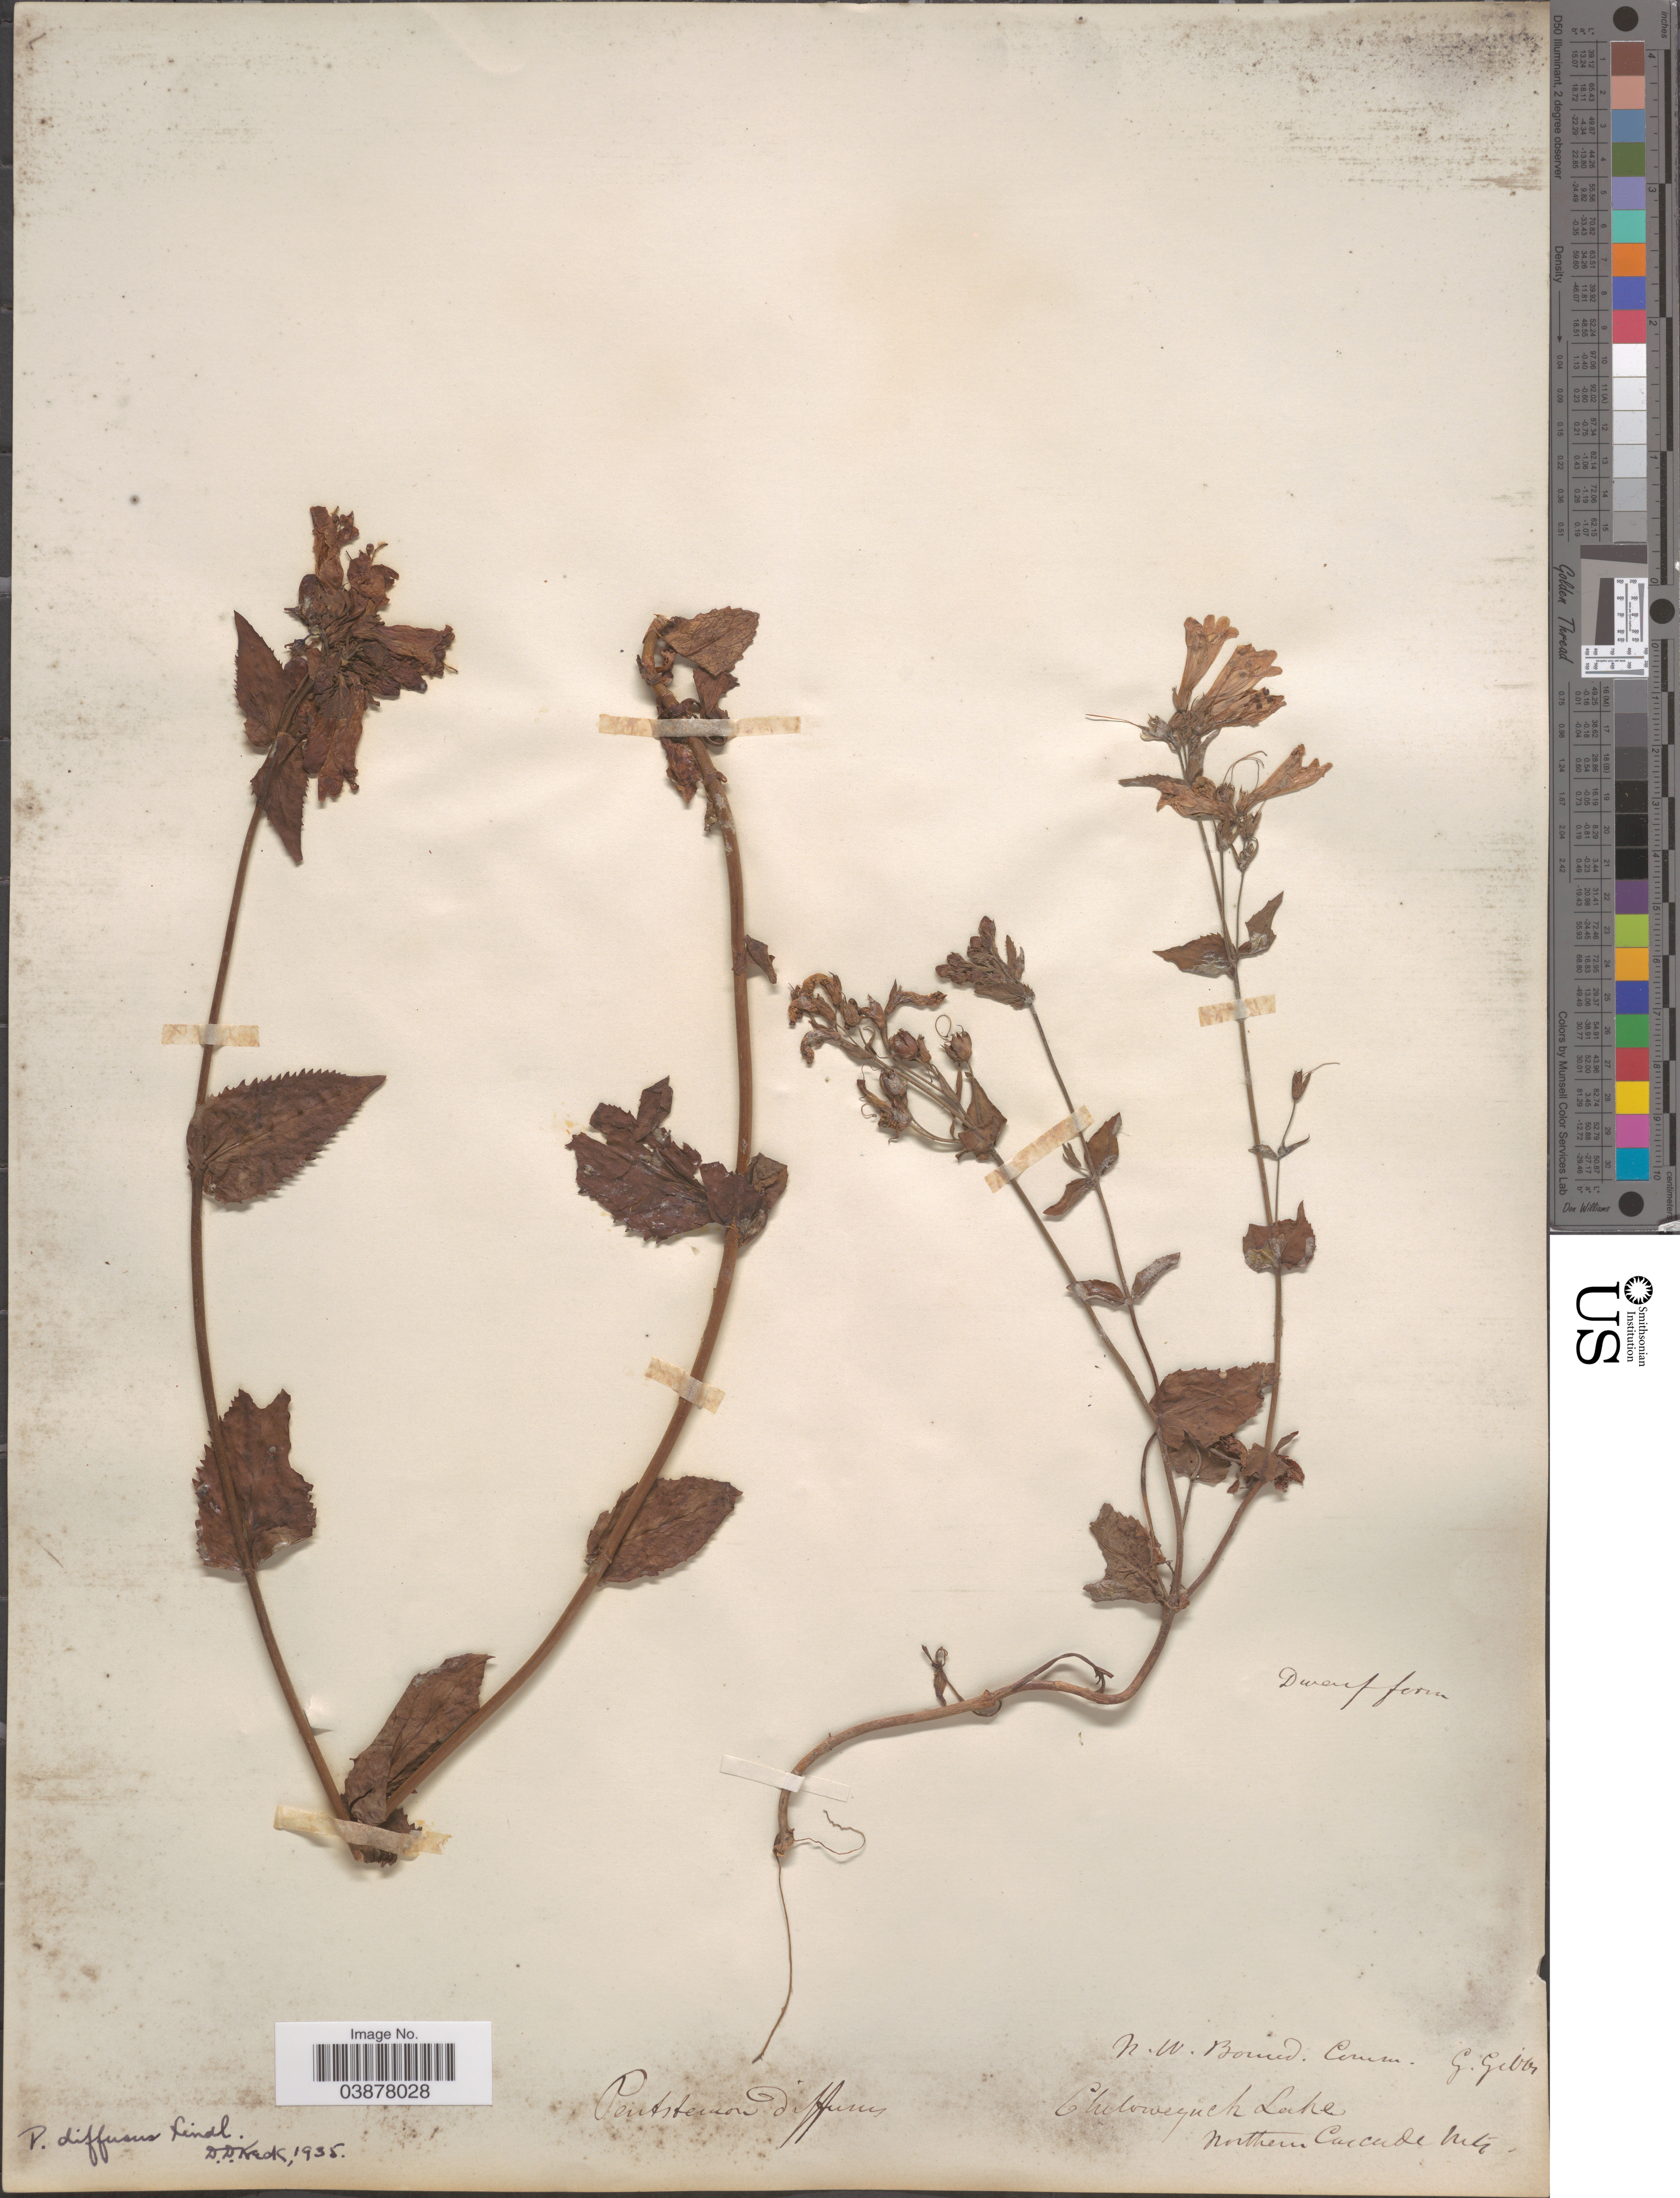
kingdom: Plantae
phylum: Tracheophyta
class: Magnoliopsida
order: Lamiales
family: Plantaginaceae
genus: Penstemon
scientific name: Penstemon serrulatus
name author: Menzies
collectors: G. Gilbert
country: United States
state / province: Washington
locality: Chiloweyuck Lake. Northern Cascade Mts.